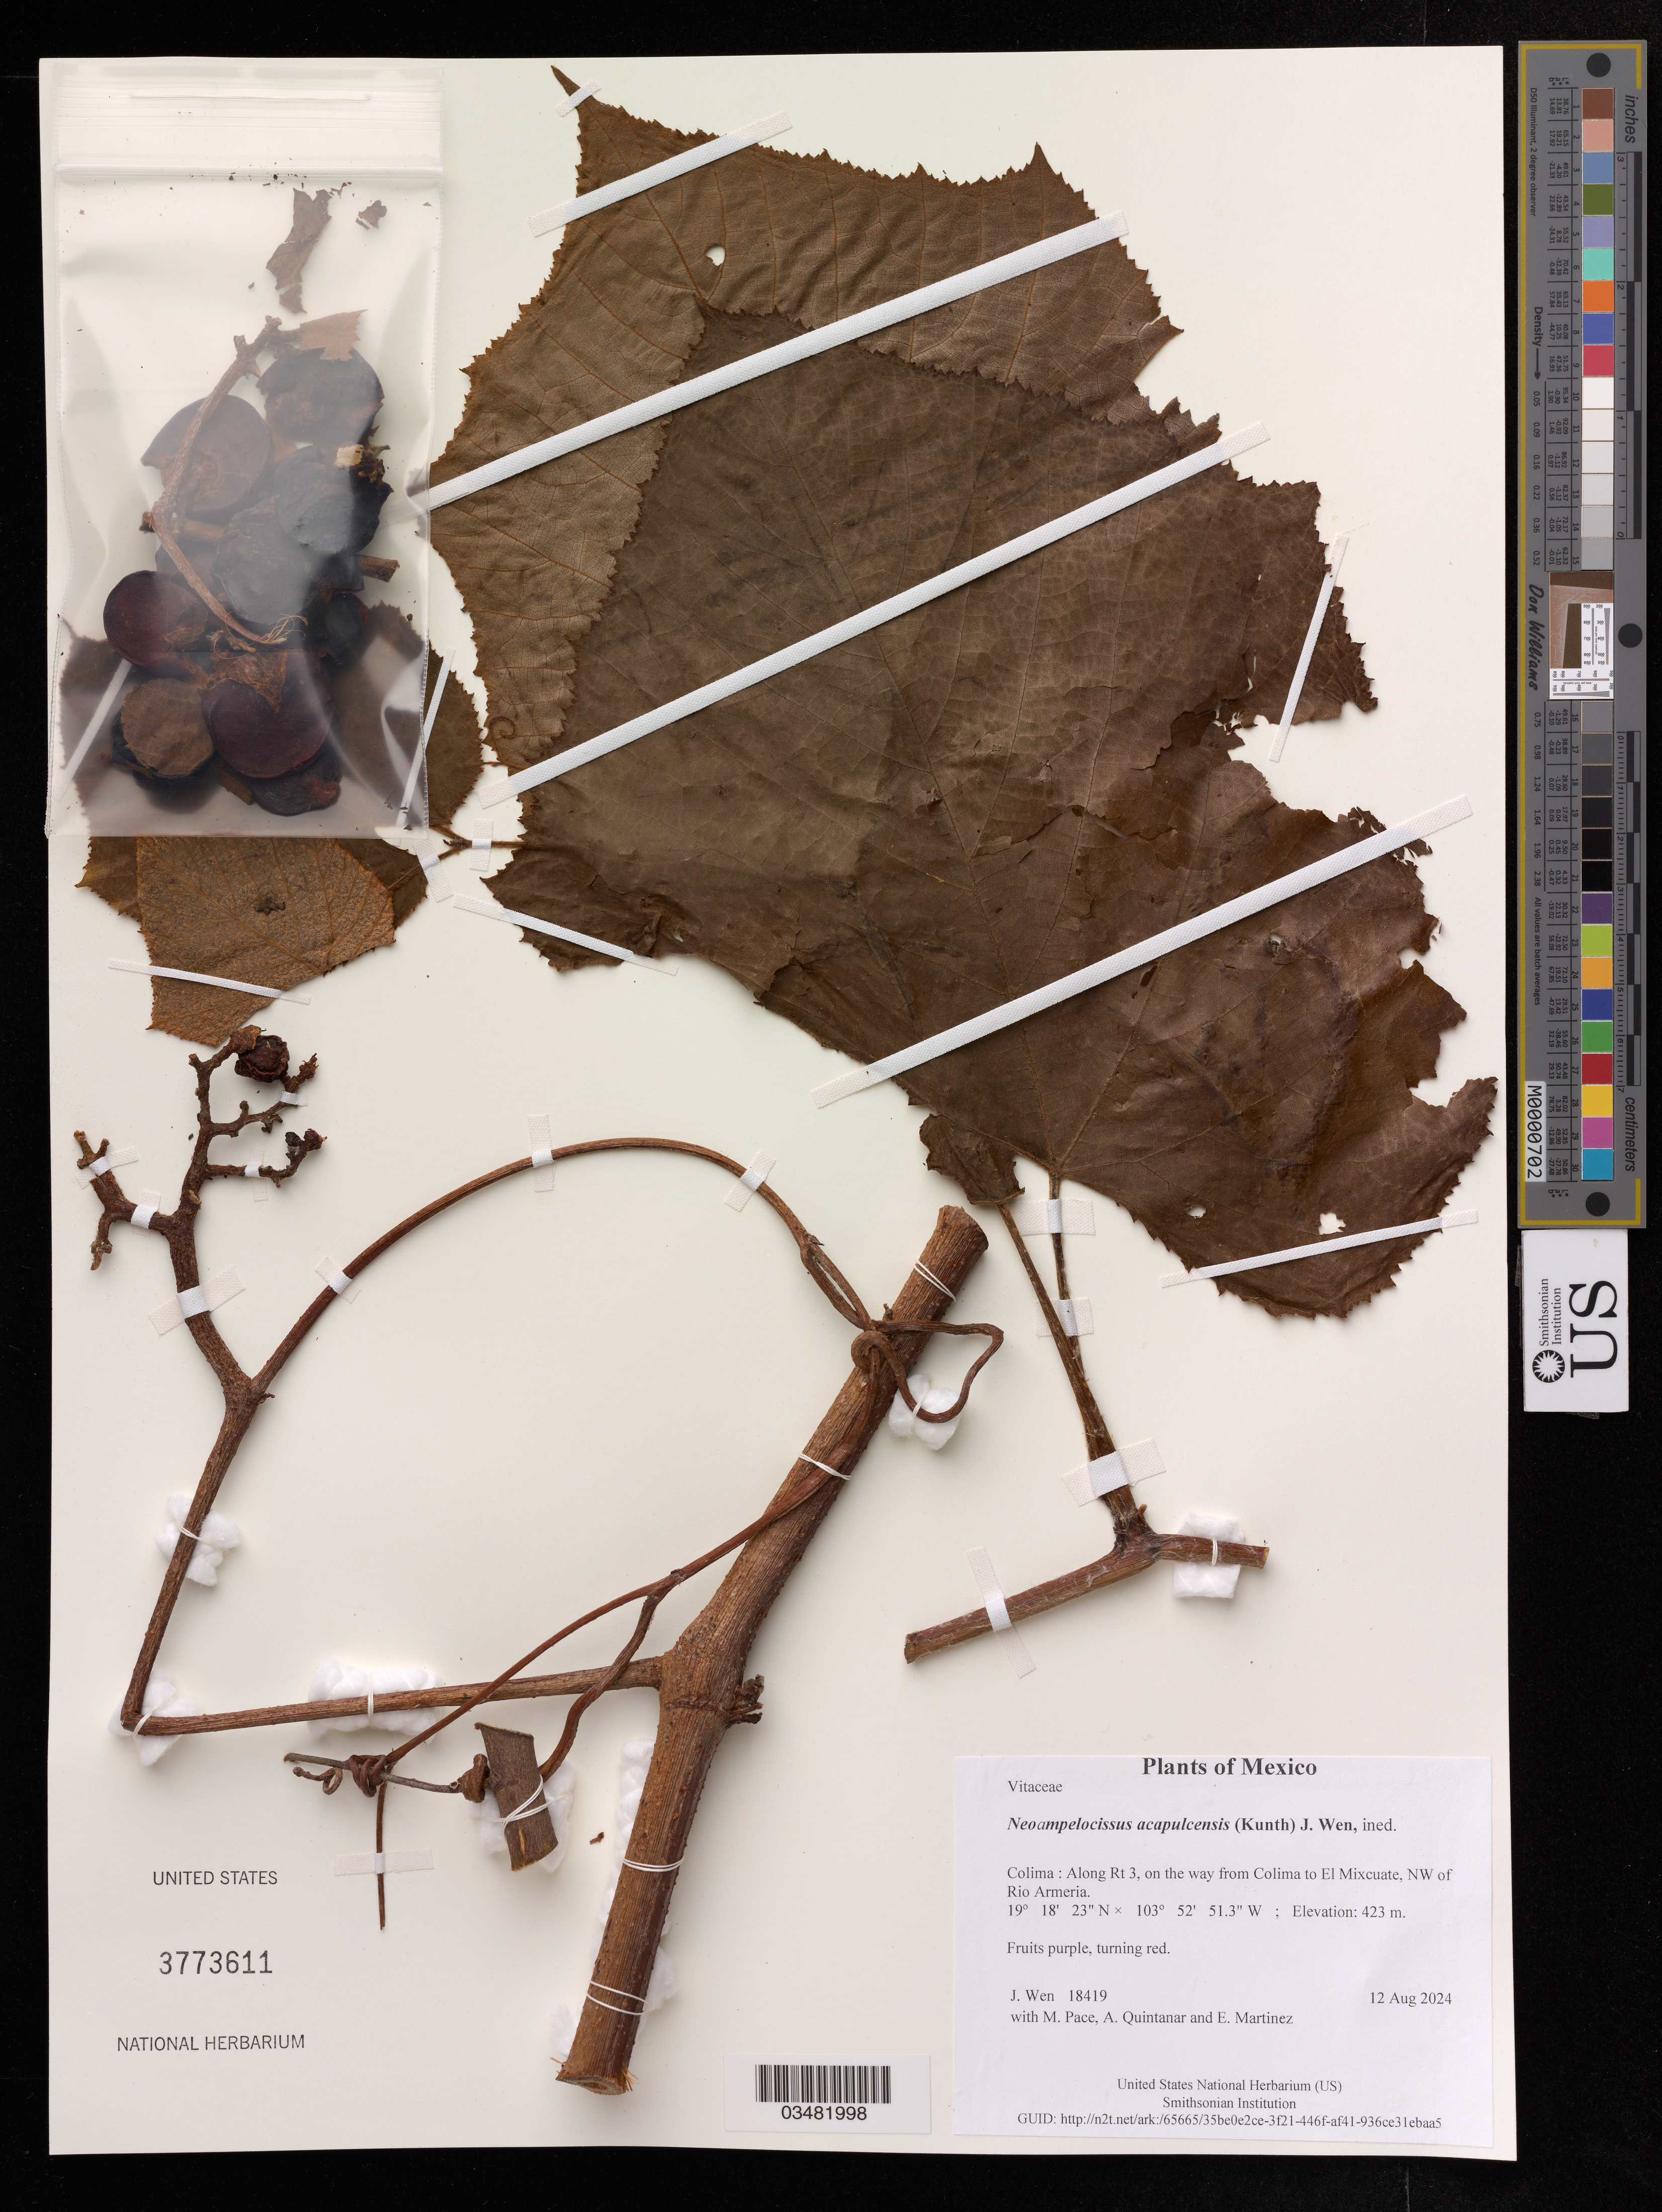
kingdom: Plantae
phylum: Tracheophyta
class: Magnoliopsida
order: Vitales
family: Vitaceae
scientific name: Neoampelocissus acapulcensis, ined.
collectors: J. Wen, M. Pace, A. Quintanar & E. Martinez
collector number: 18419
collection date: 2024-08-12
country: Mexico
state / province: Colima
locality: Along Rt 3, on the way from Colima to El Mixcuate, NW of Rio Armeria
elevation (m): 423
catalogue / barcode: US 3773611